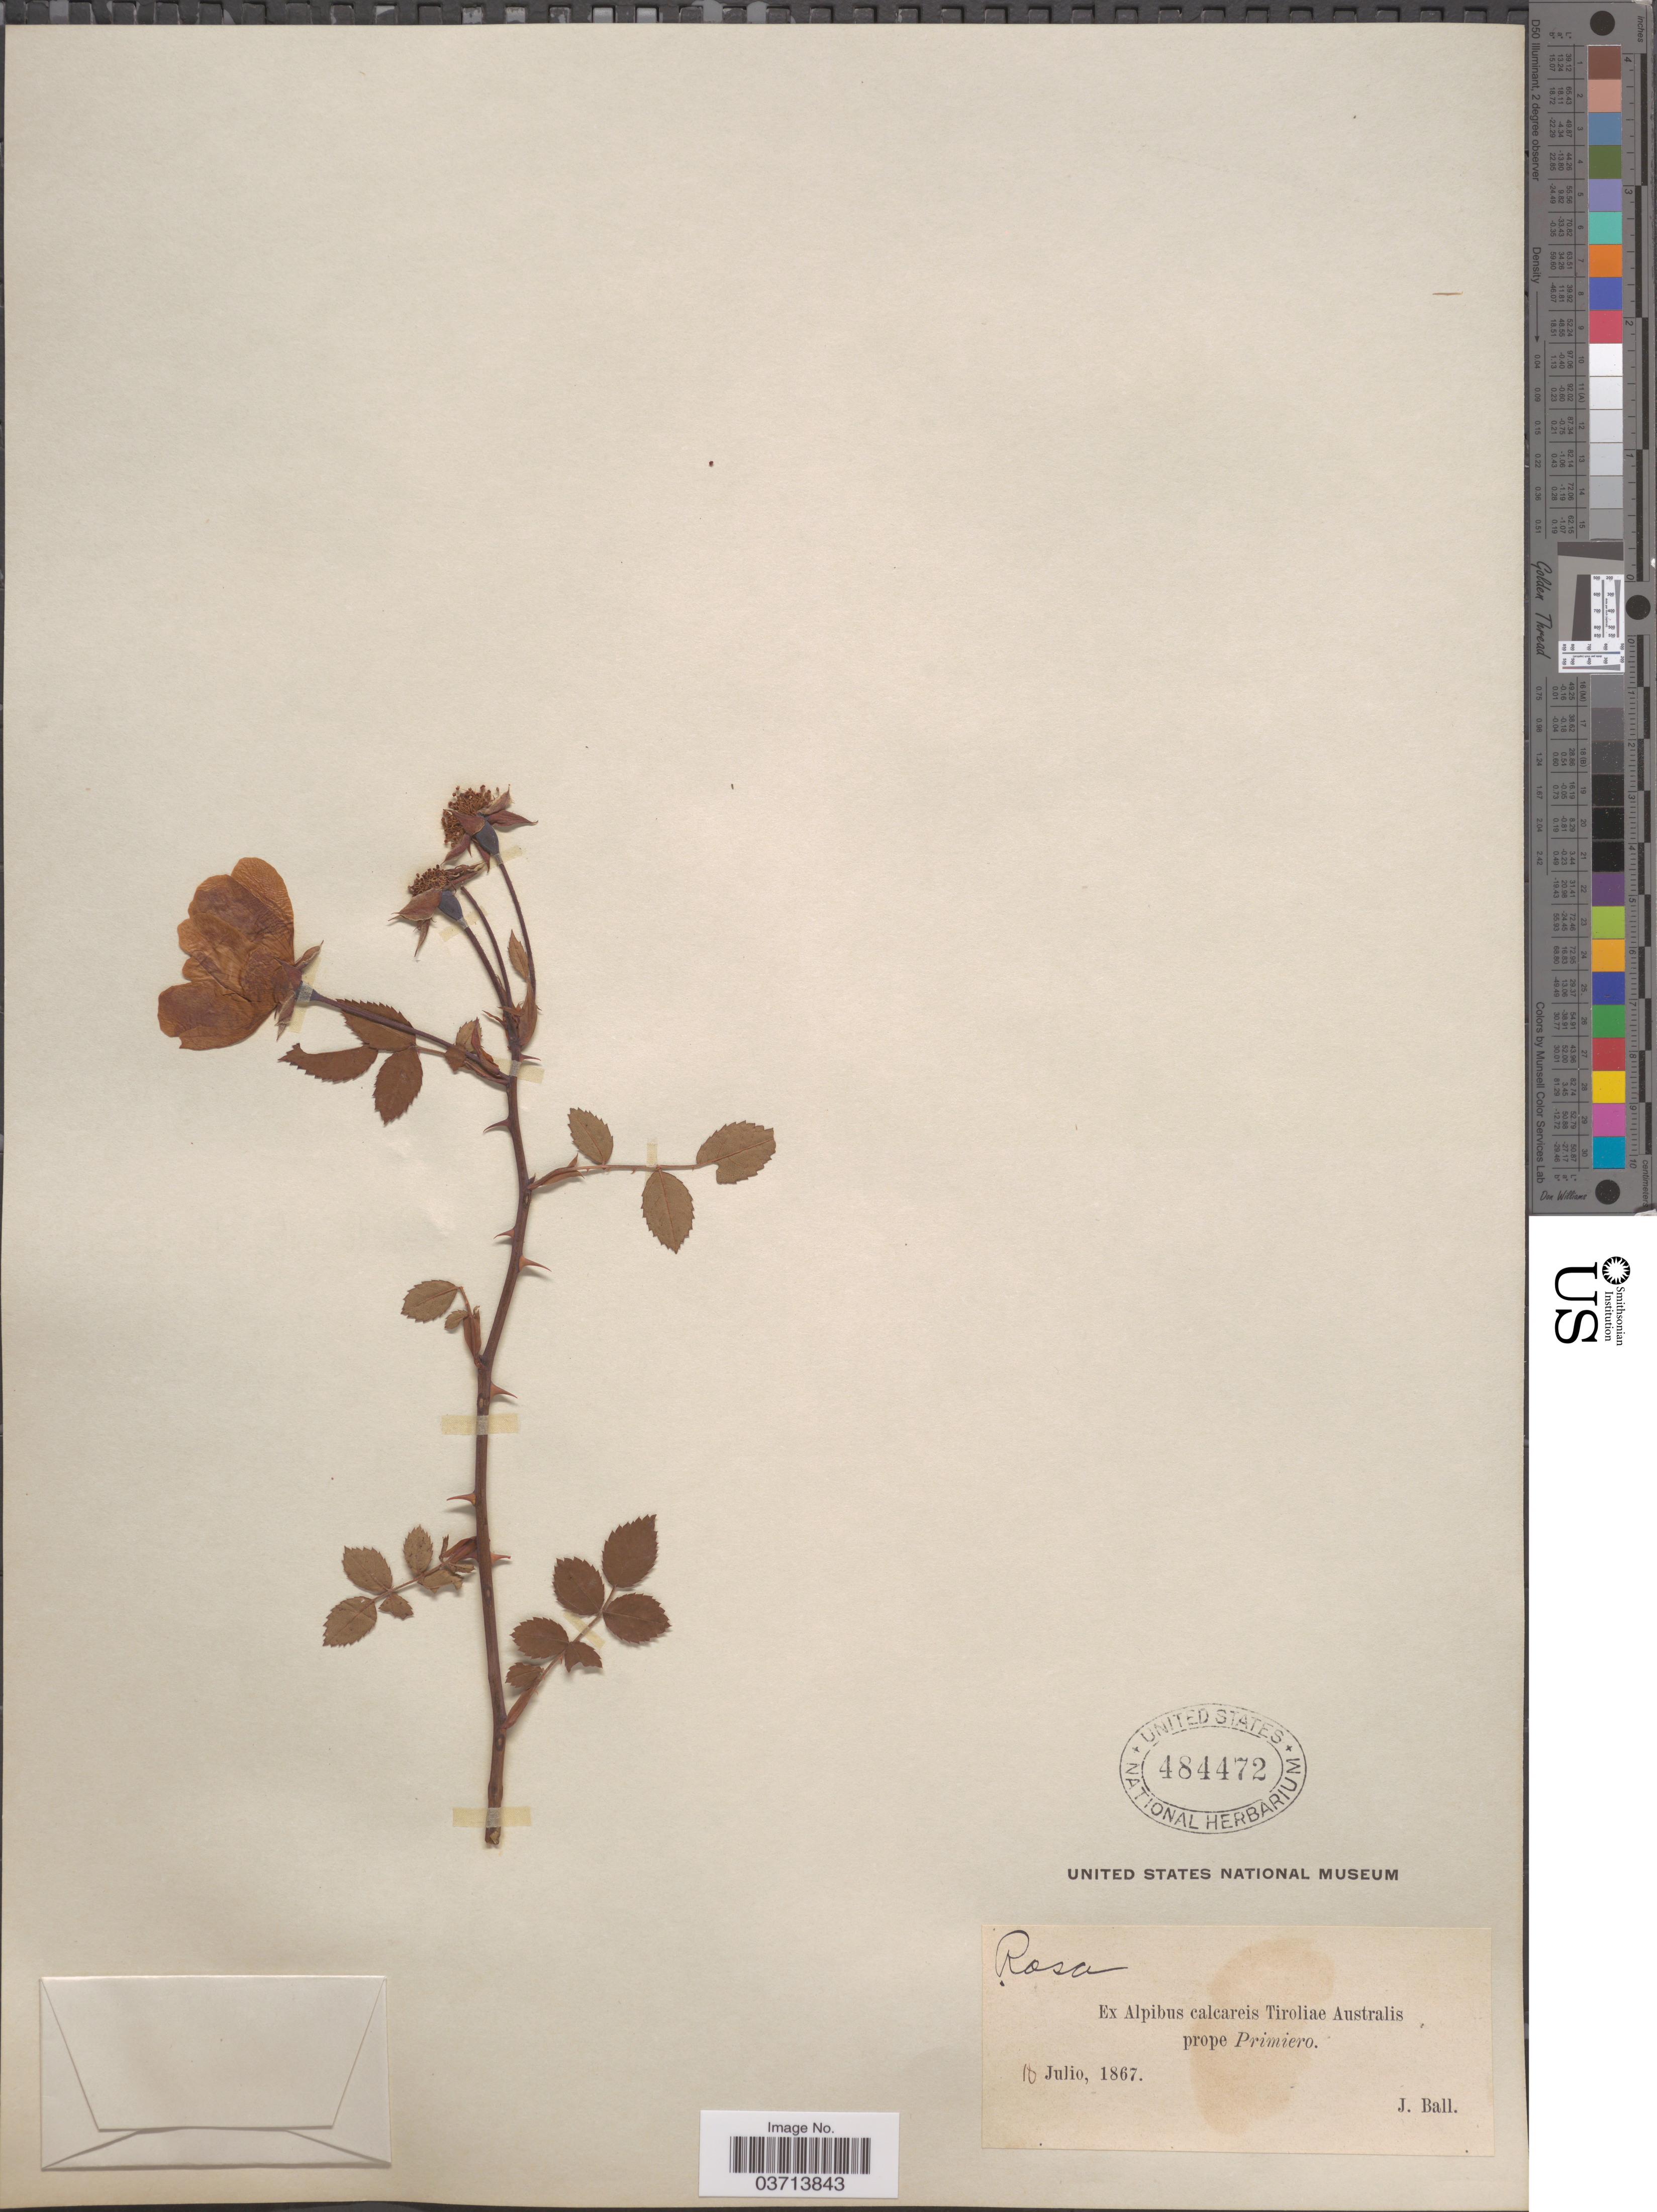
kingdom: Plantae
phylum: Tracheophyta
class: Magnoliopsida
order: Rosales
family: Rosaceae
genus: Rosa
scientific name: Rosa sp.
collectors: J. Ball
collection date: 1867-07-18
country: Italy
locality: Ex Alpibus calcareis Tiroliae Australis prope Primiero.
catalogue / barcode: US 484472